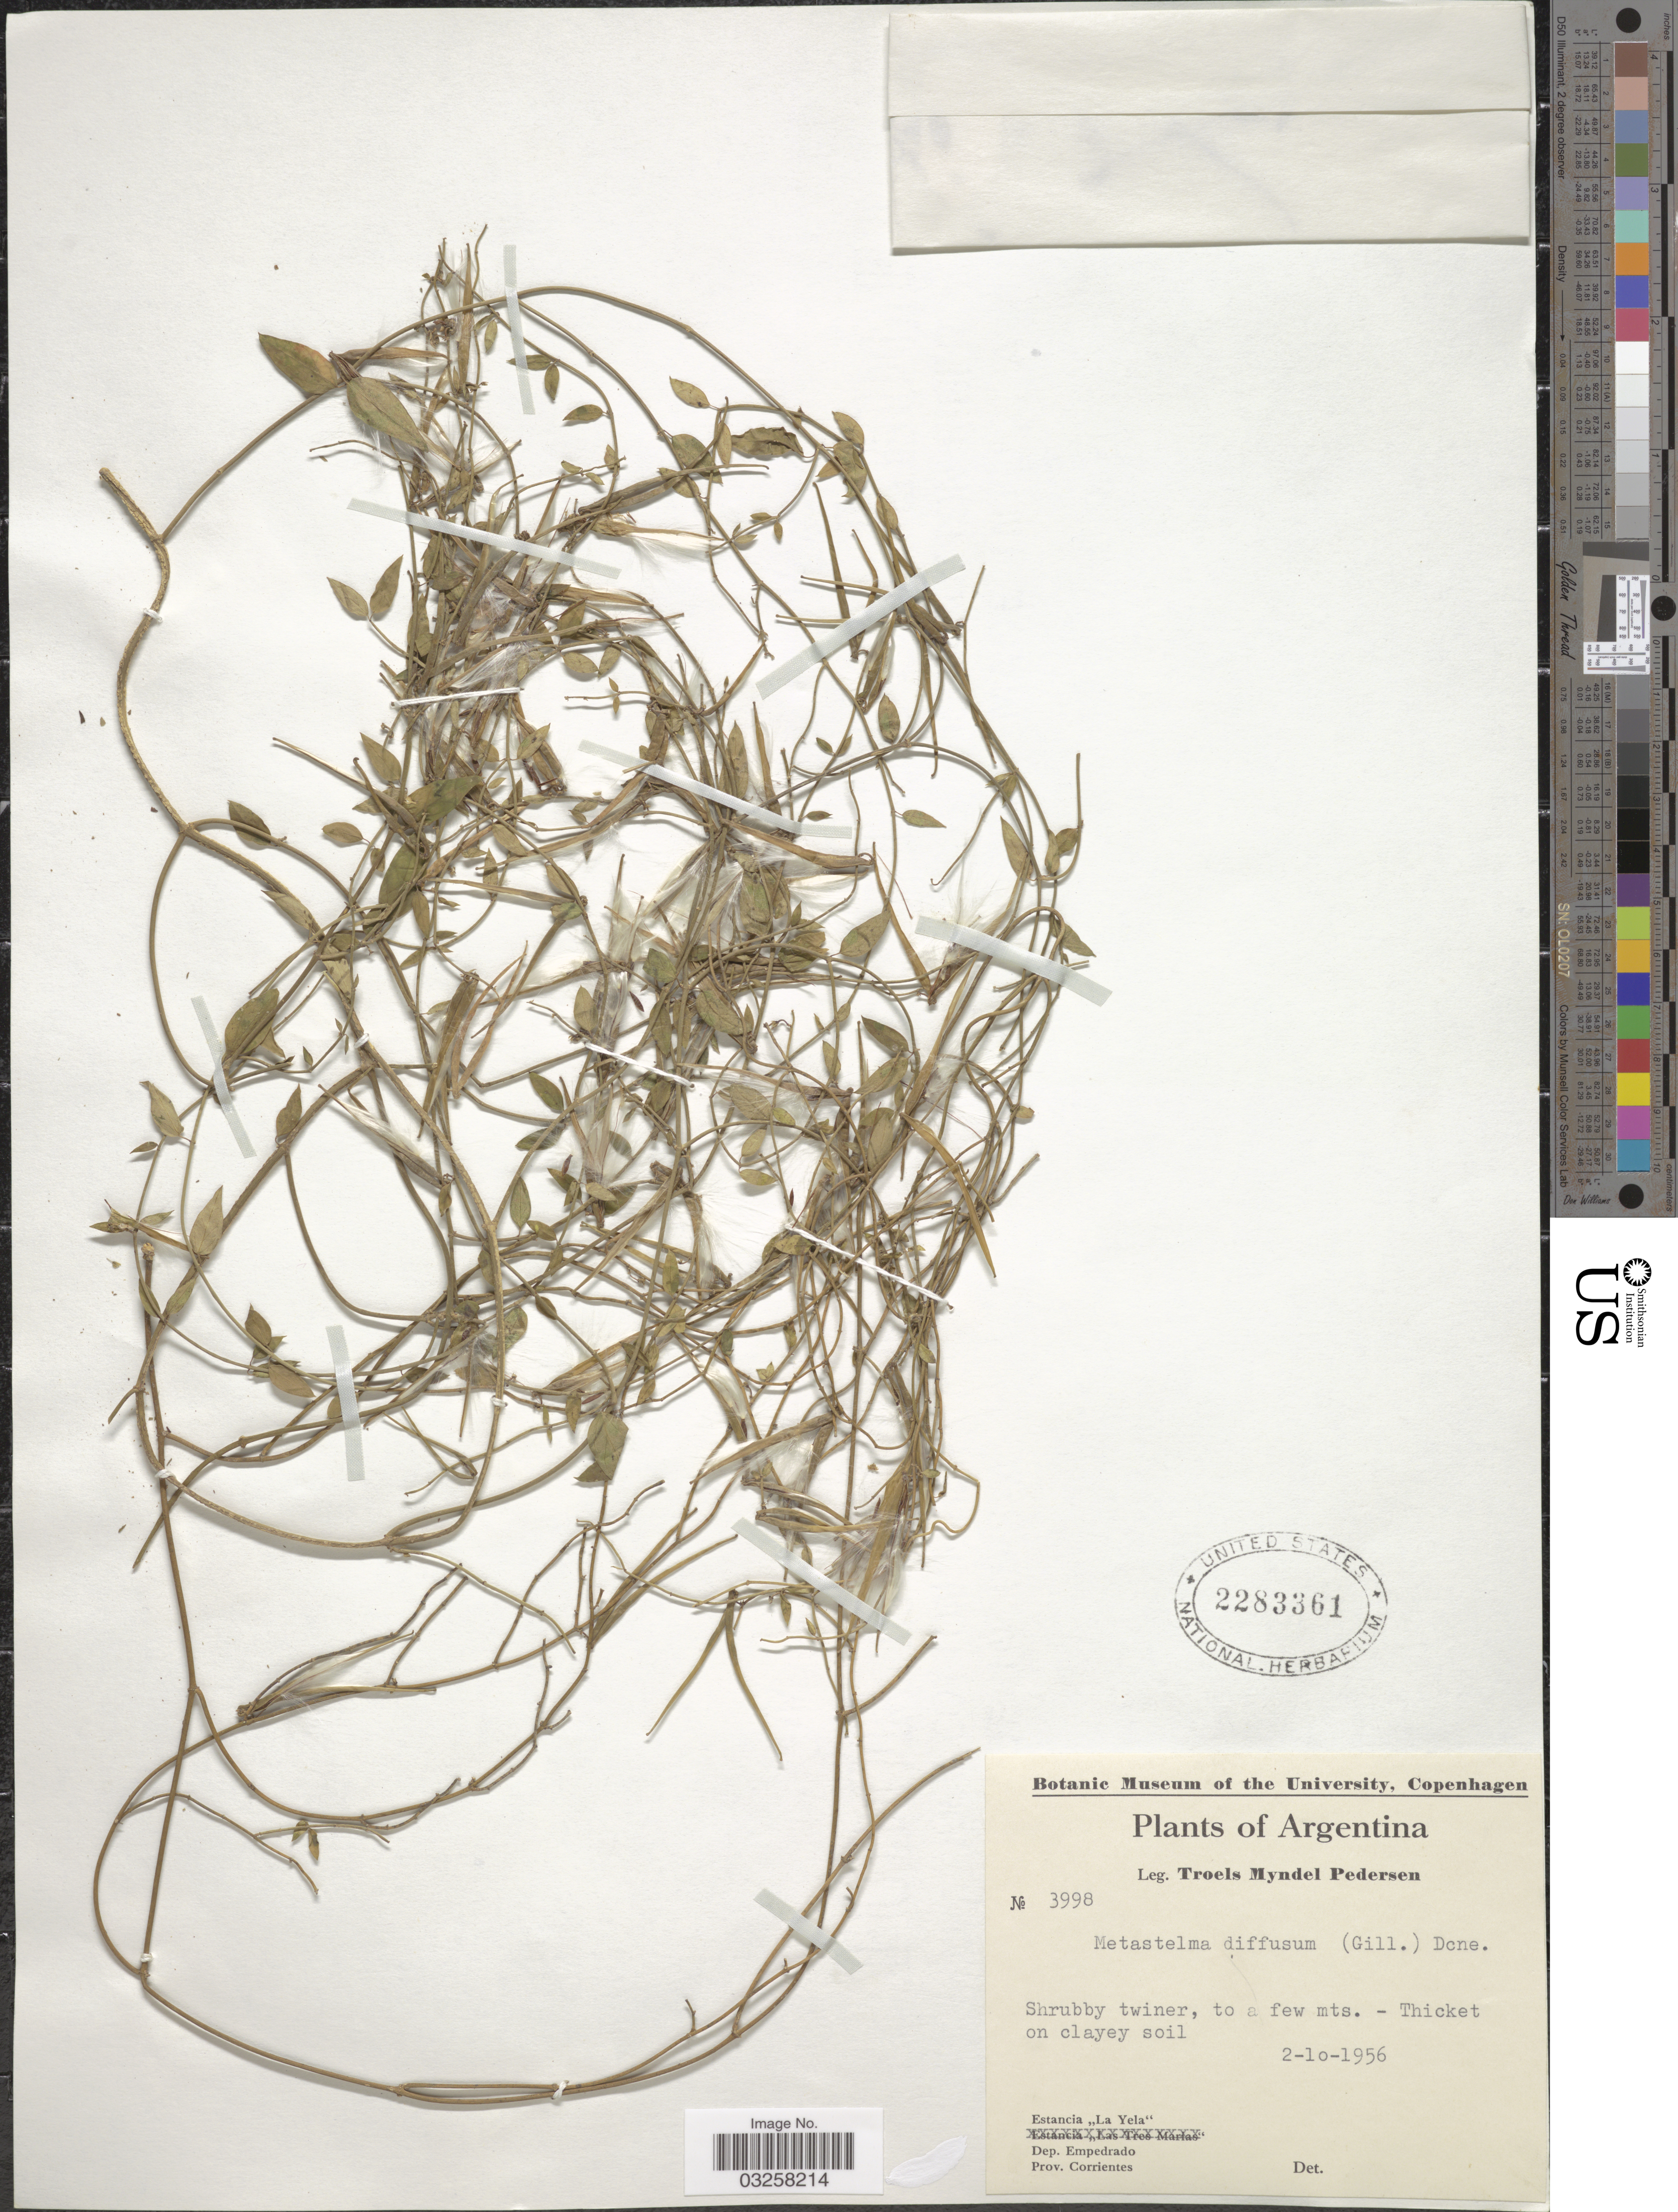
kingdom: Plantae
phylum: Tracheophyta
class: Magnoliopsida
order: Gentianales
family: Apocynaceae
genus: Metastelma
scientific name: Metastelma diffusum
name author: (Gillies ex Hook. & Arn.) Decne.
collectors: T. Pederson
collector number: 3998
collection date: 1956-10-02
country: Argentina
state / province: Corrientes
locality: Estancia "La Yela", Dep. Empedrado.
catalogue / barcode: US 2283361